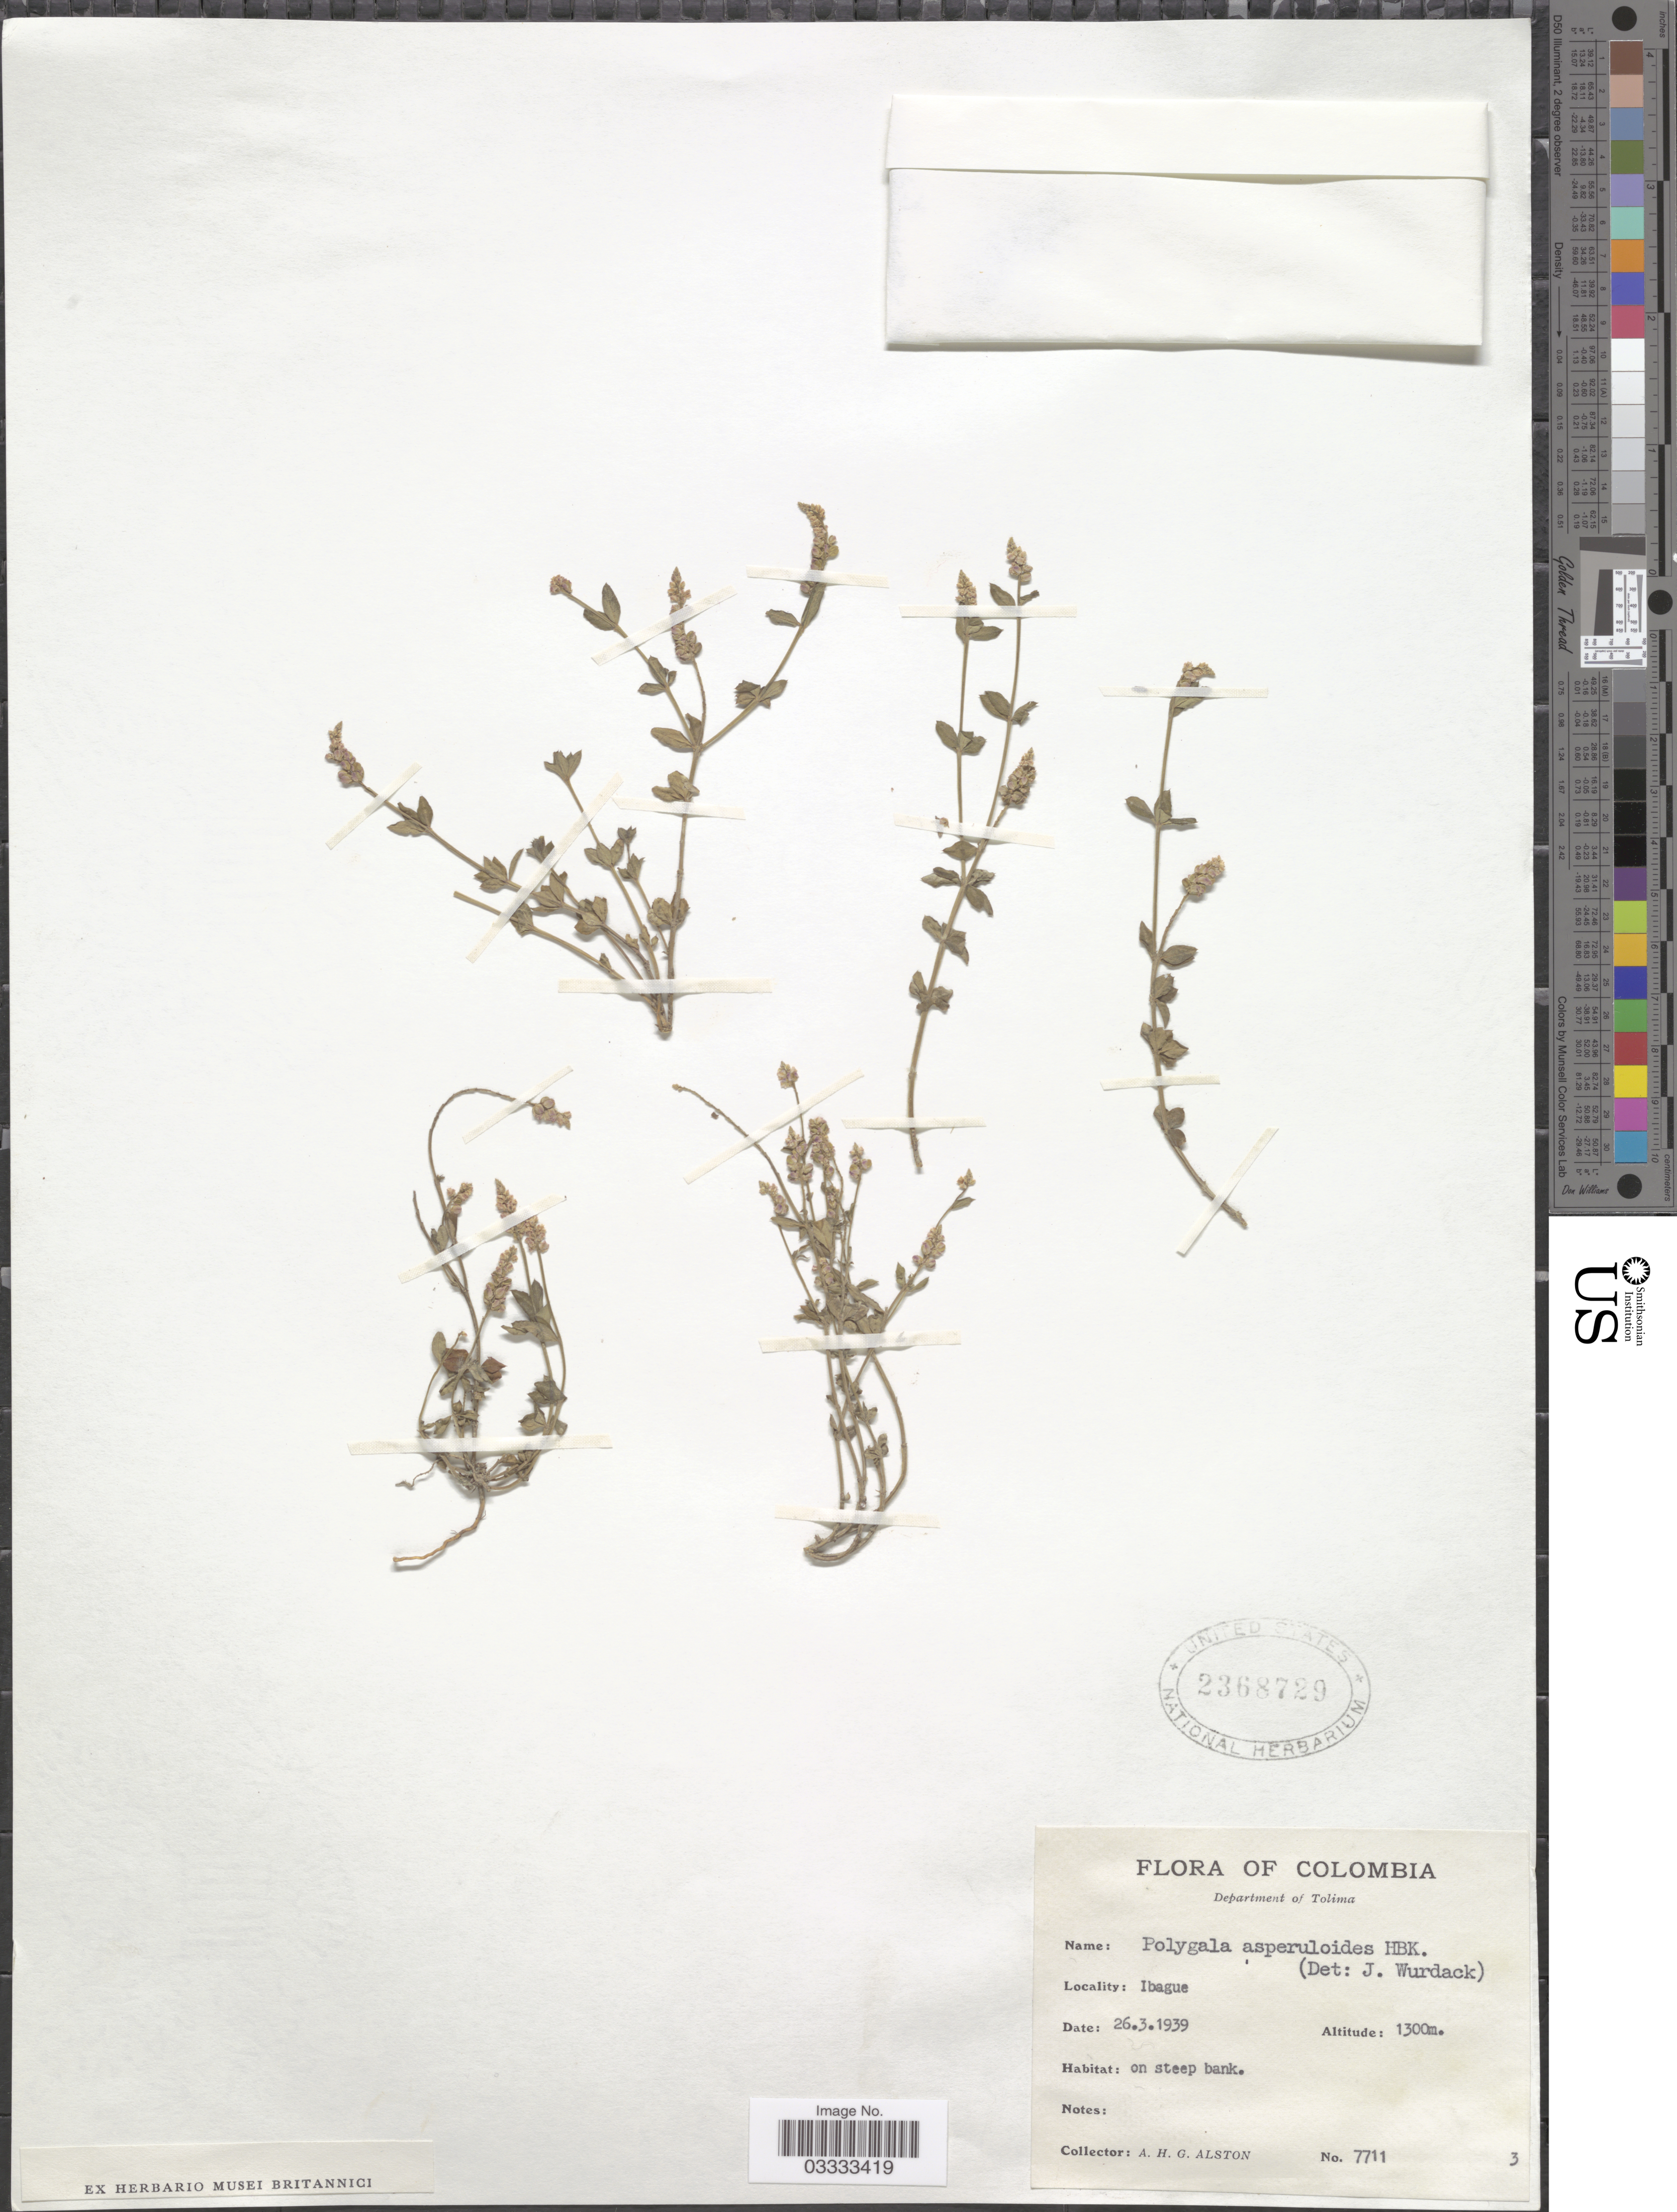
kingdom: Plantae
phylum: Tracheophyta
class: Magnoliopsida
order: Fabales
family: Polygalaceae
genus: Polygala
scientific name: Polygala asperuloides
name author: Kunth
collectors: A. H. Alston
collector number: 7711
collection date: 1939-03-26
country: Colombia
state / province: Tolima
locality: Department of Tolima. Ibague.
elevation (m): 1300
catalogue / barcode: US 2368729